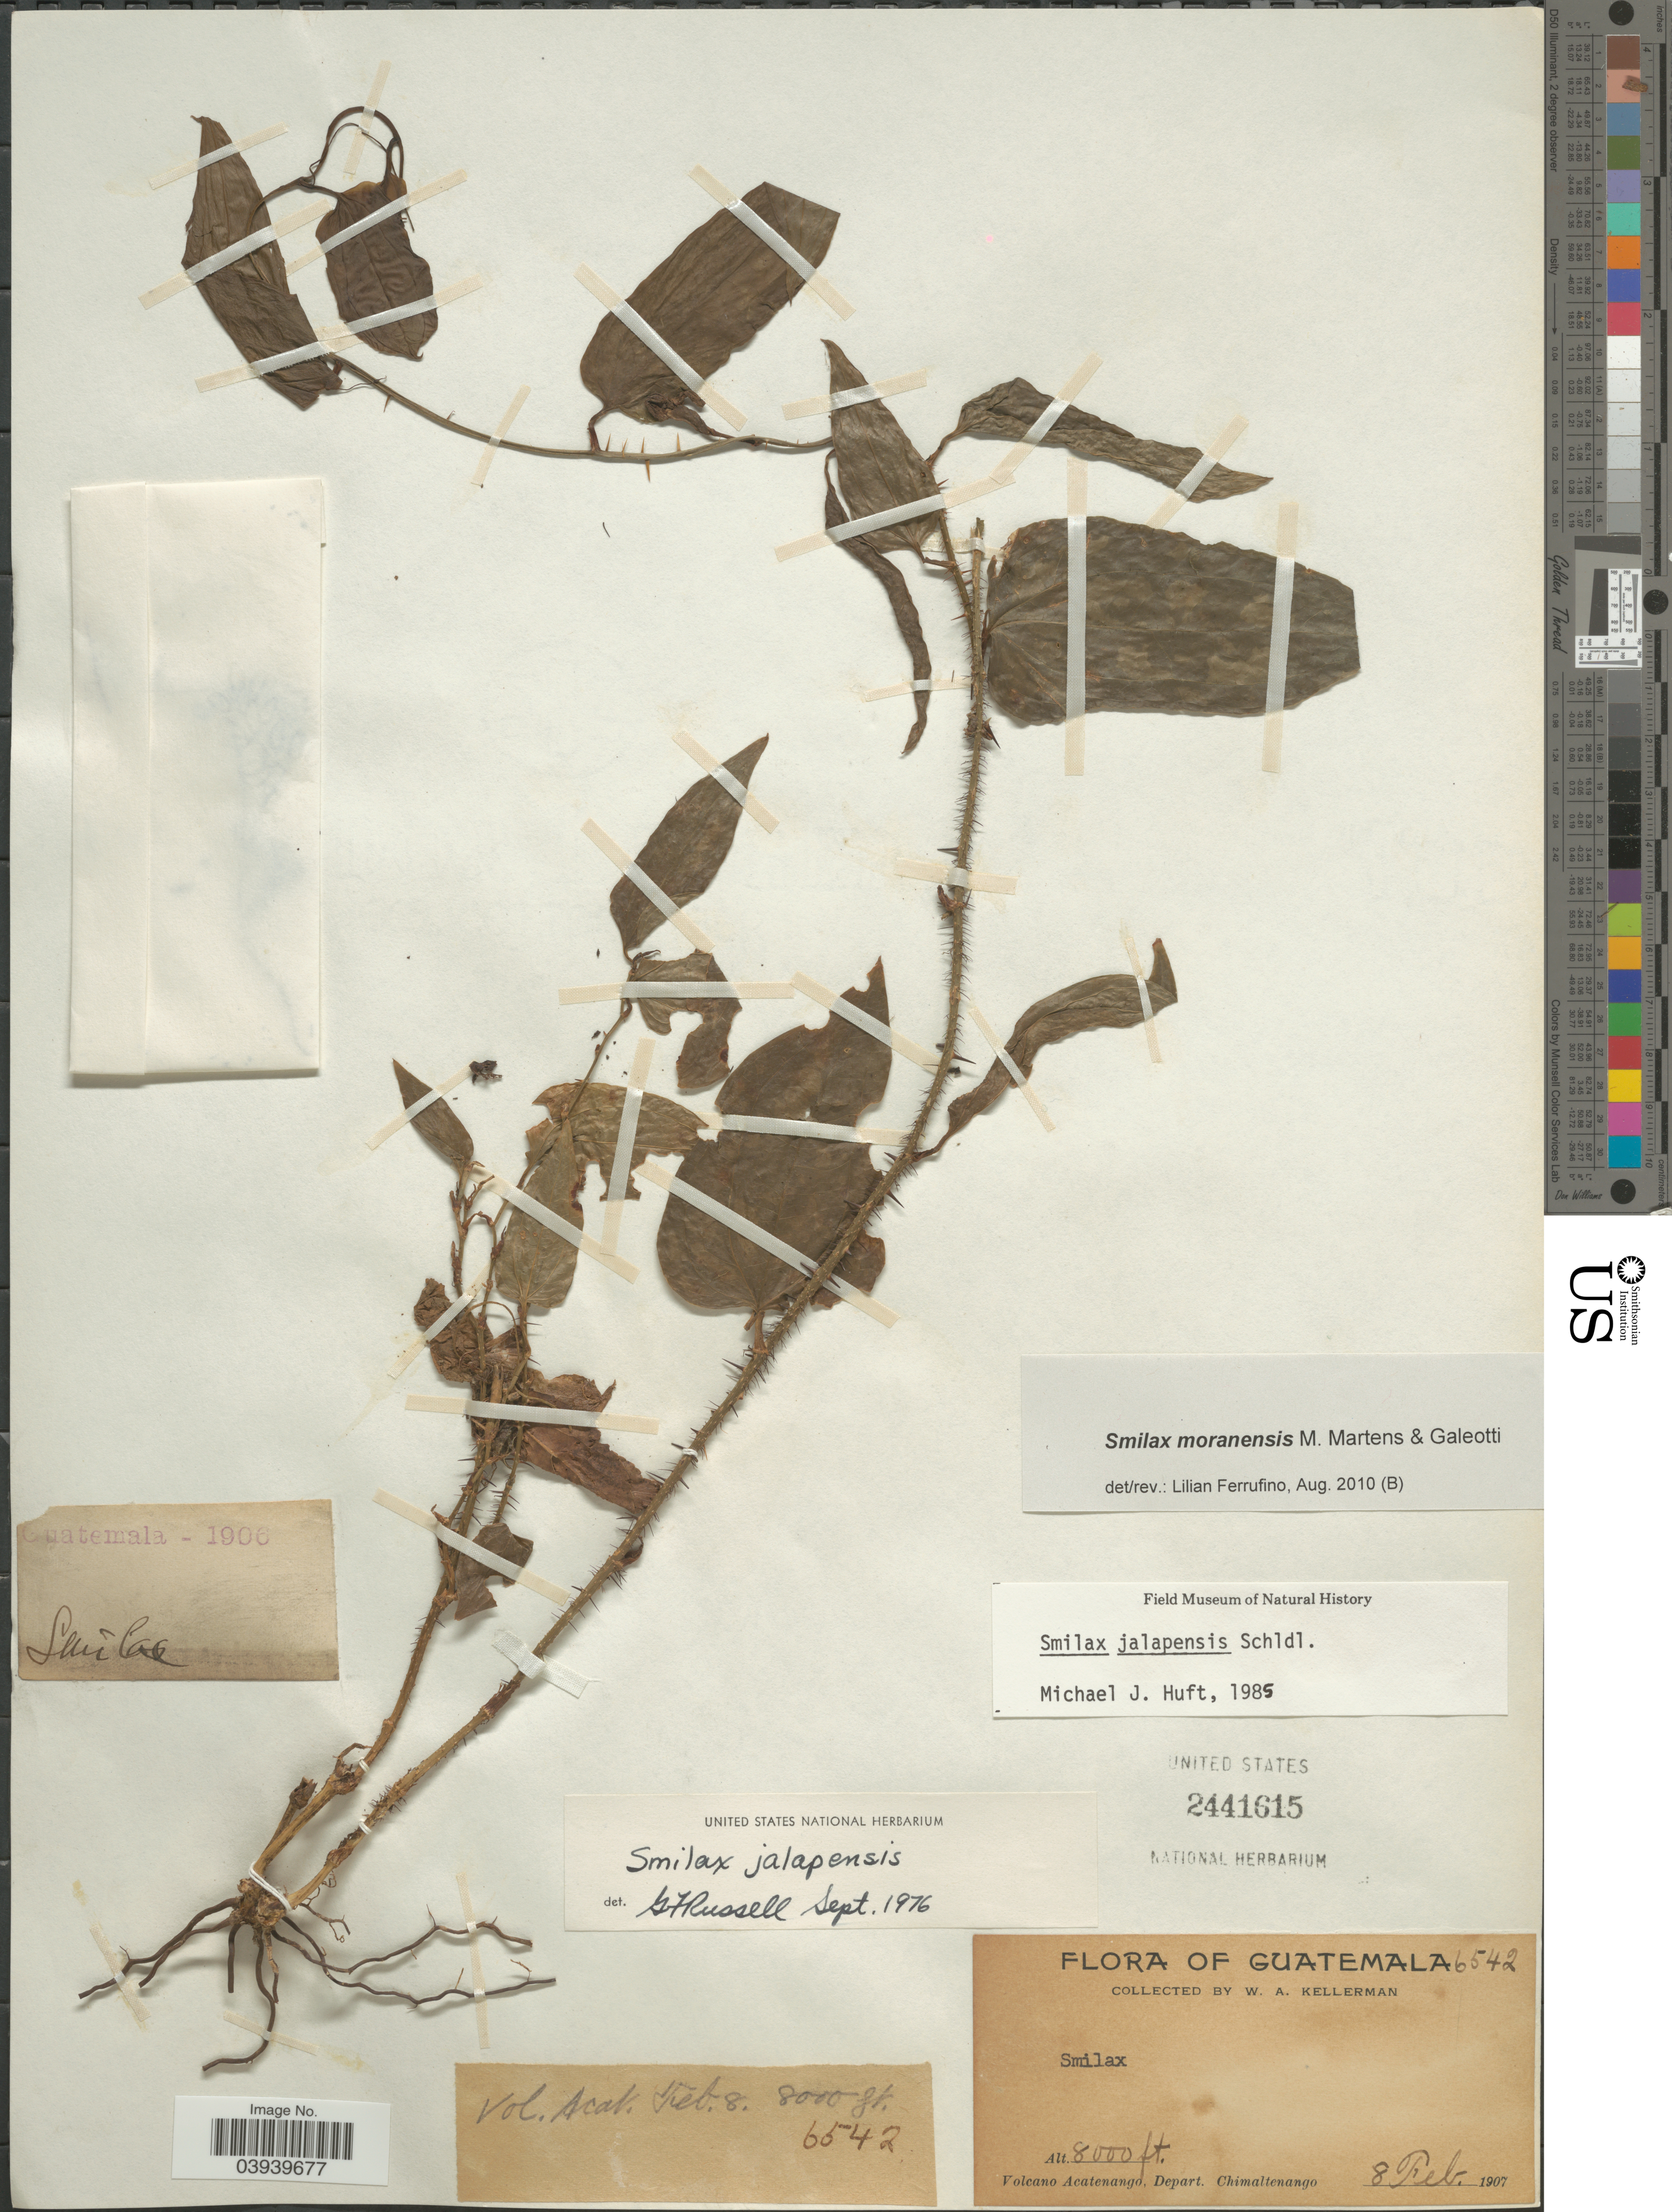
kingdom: Plantae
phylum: Tracheophyta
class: Liliopsida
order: Liliales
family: Smilacaceae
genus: Smilax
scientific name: Smilax moranensis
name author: M. Martens & Galeotti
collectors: W. Kellerman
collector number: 6542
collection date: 1907-02-08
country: Guatemala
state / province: Chimaltenango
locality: Volcano Acatenango, Depart. Chimaltenango.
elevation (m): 2438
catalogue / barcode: US 2441615